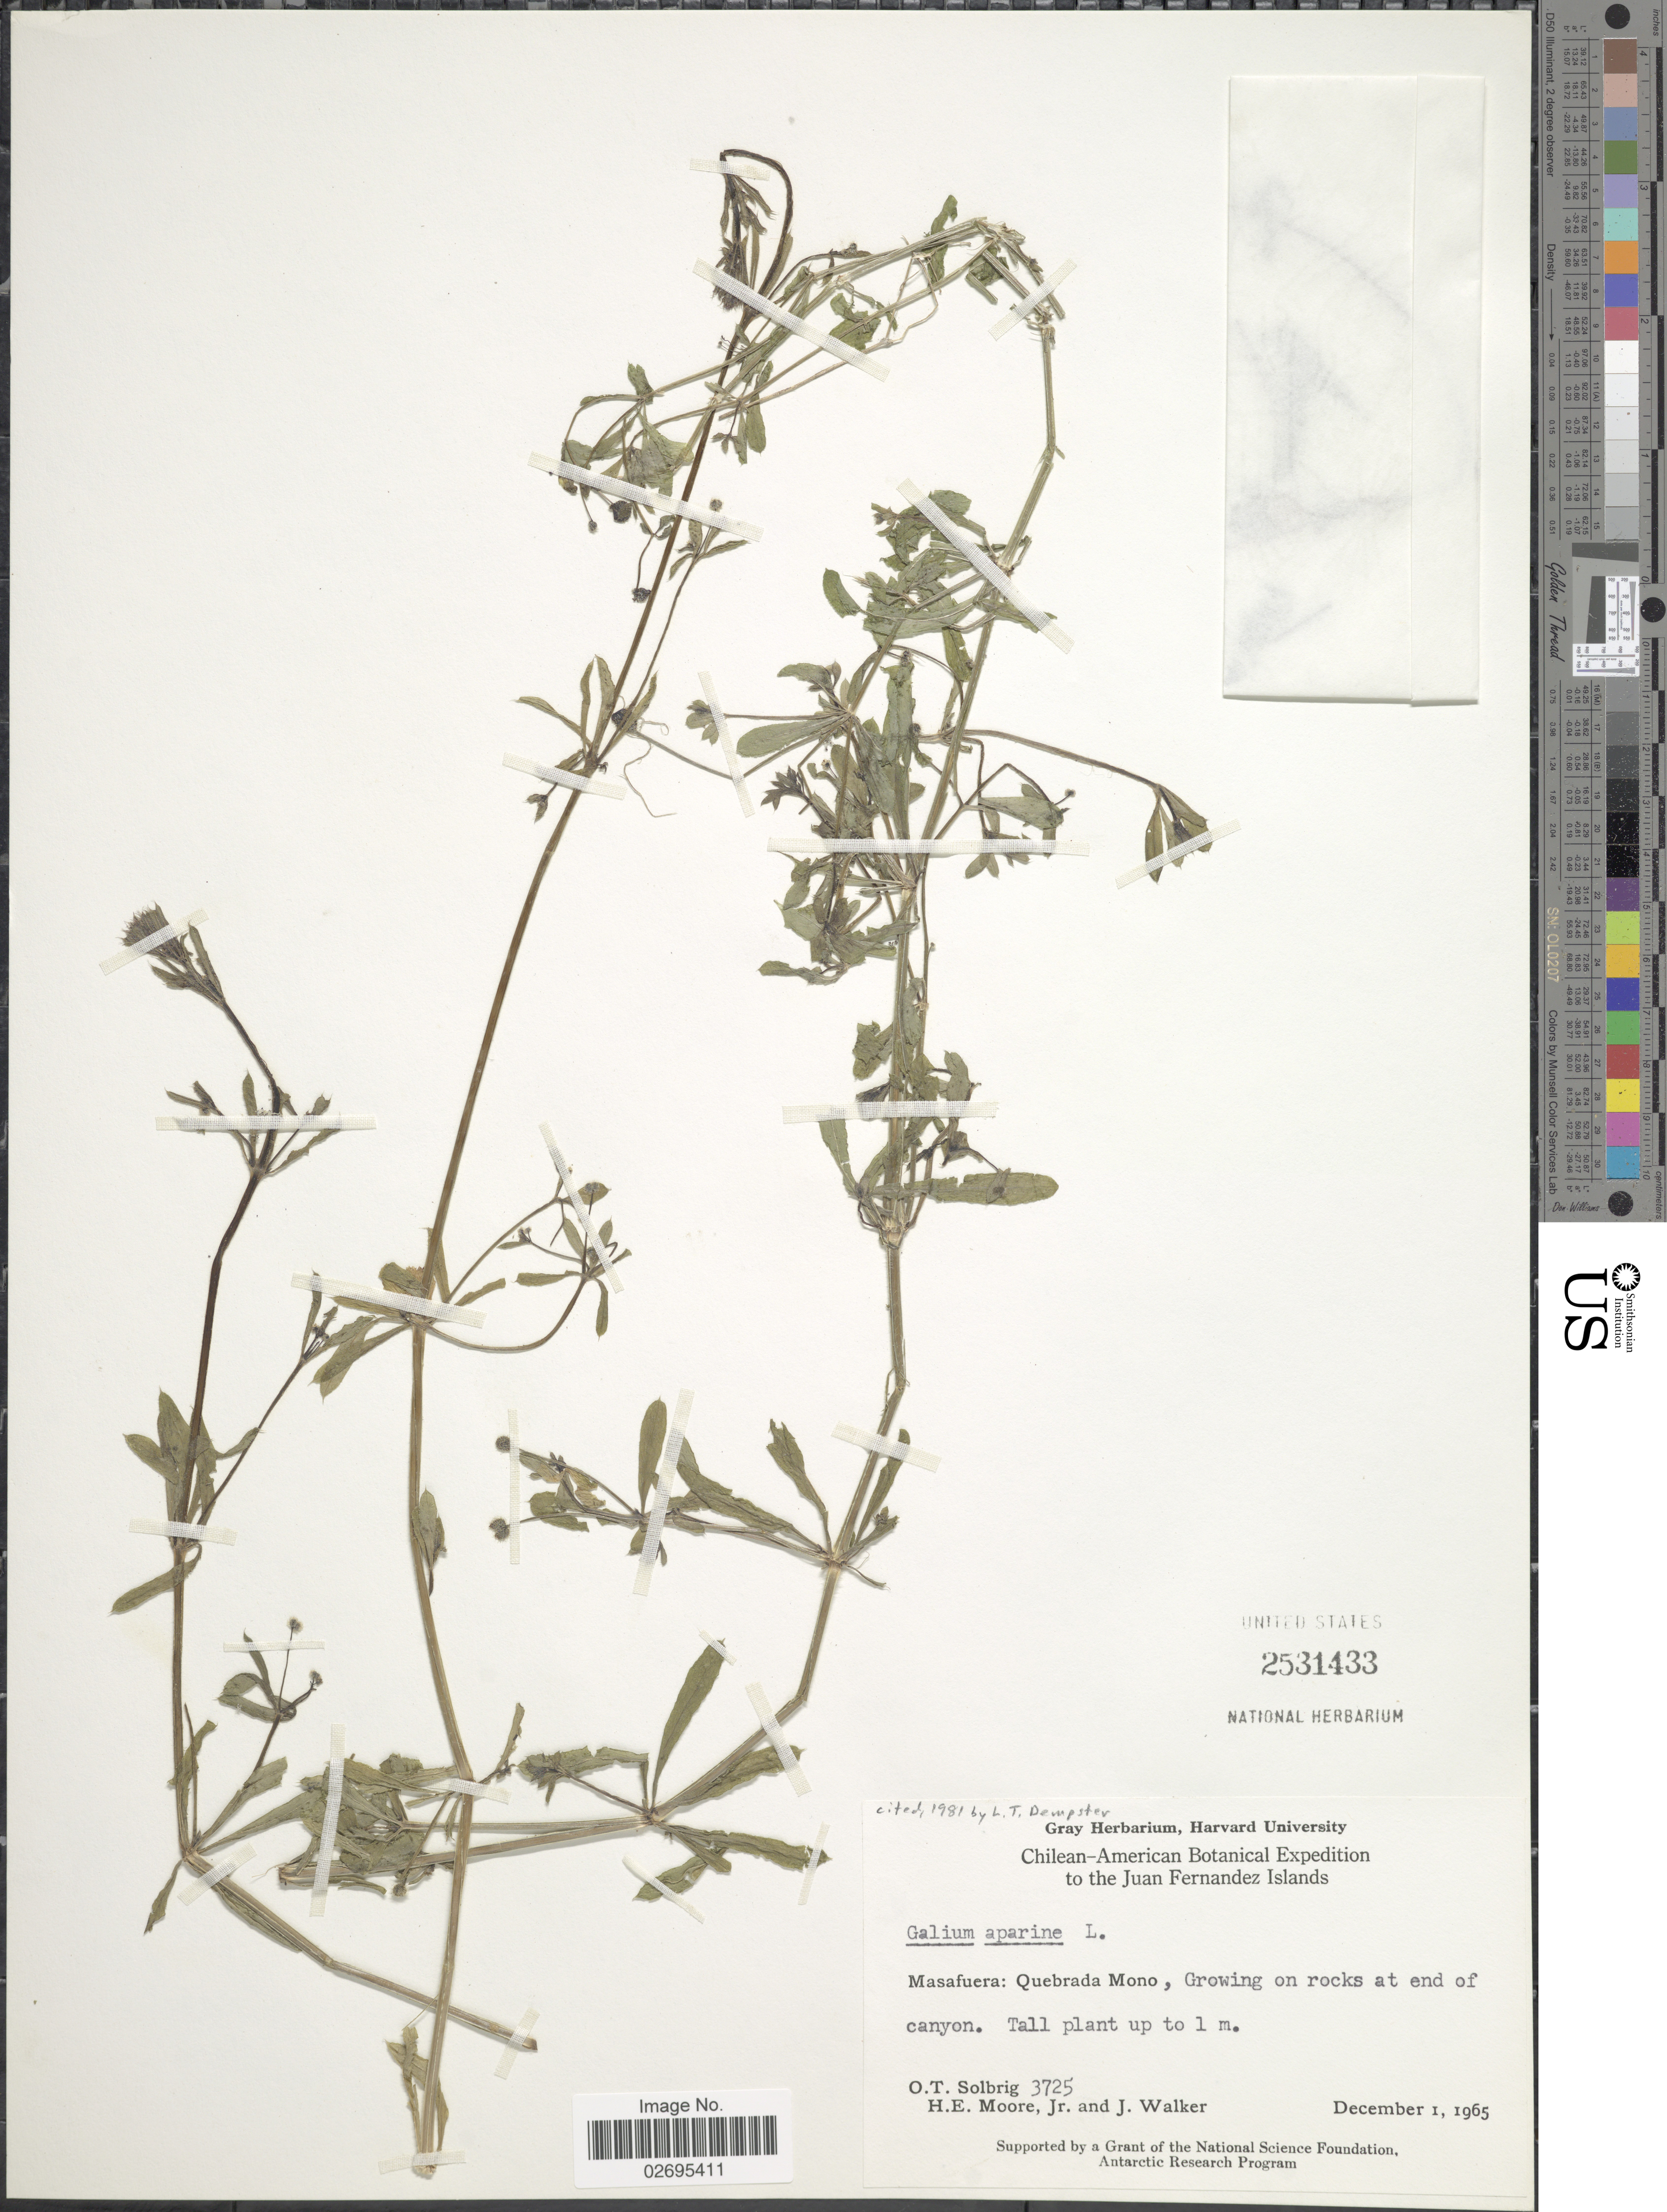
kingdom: Plantae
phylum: Tracheophyta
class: Magnoliopsida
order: Gentianales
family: Rubiaceae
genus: Galium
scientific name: Galium aparine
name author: L.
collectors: H. Moore & J. Walker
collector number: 3725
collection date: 1965-12-01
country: Chile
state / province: Valparaíso (V)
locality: Juan Fernandez Islands, Masafuera: Quebrada Mono, Growing on rocks at end of canyon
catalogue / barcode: US 2531433